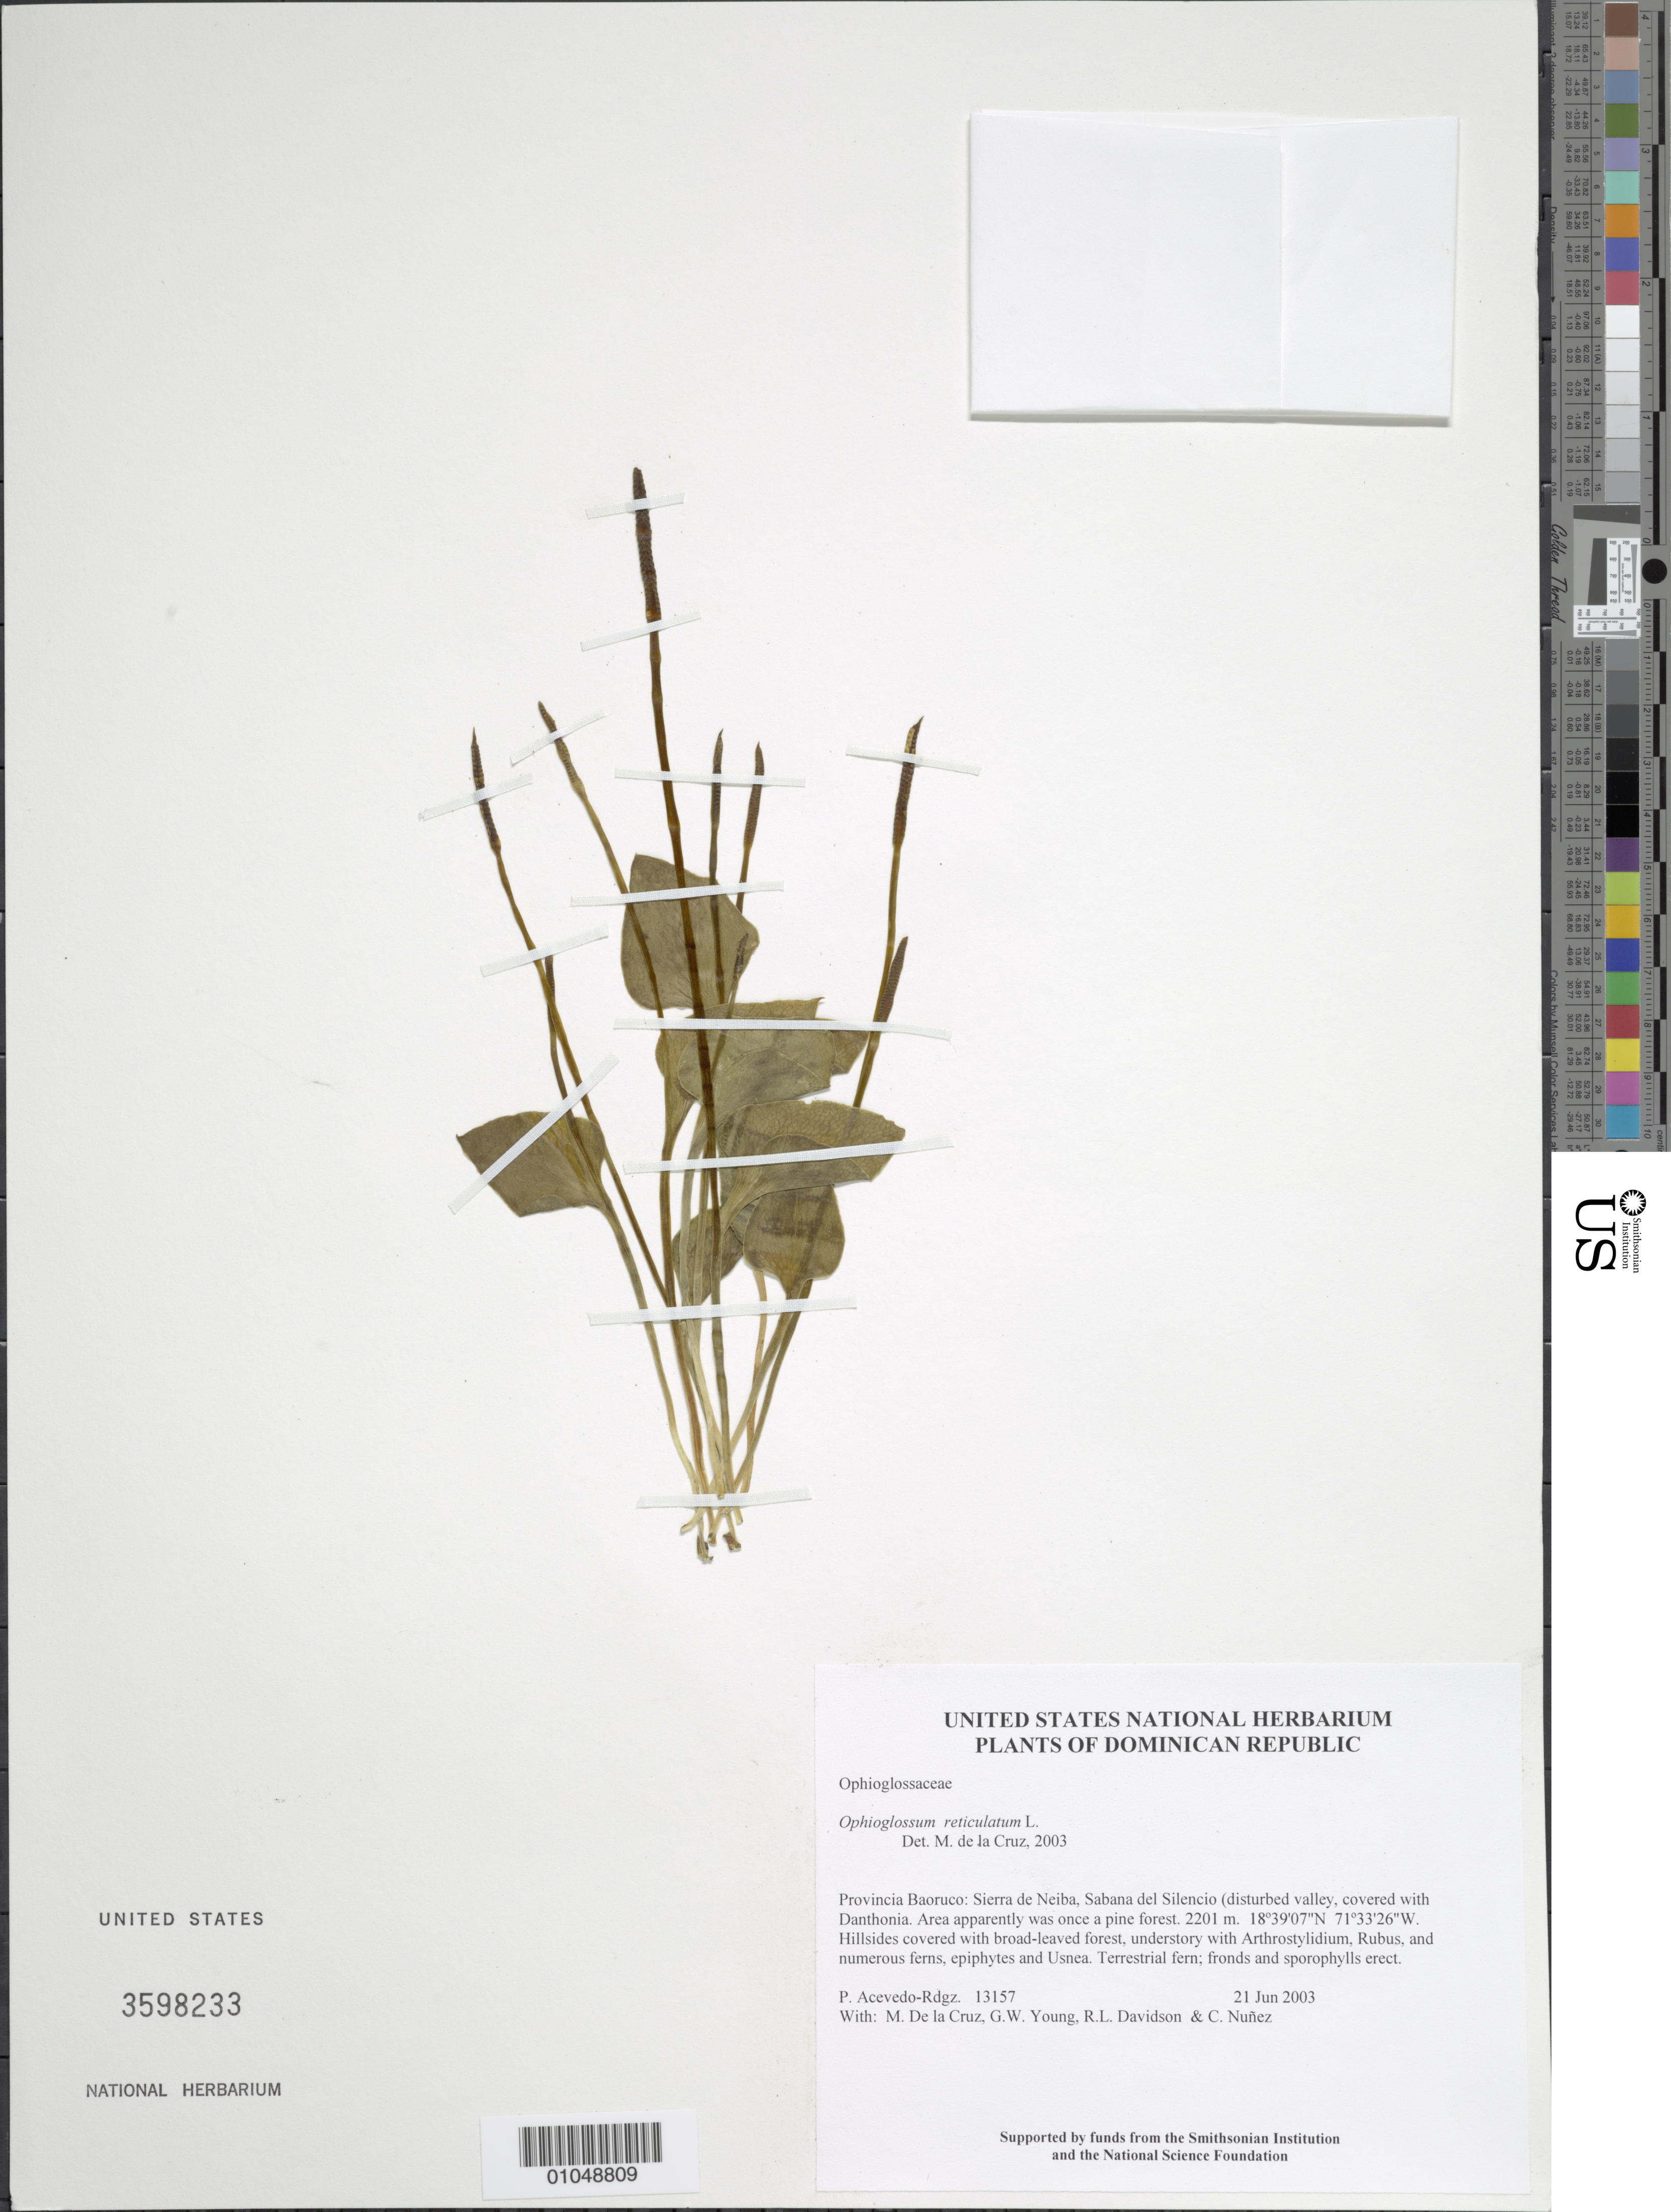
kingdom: Plantae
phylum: Tracheophyta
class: Polypodiopsida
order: Ophioglossales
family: Ophioglossaceae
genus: Ophioglossum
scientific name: Ophioglossum reticulatum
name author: L.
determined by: de la Cruz, M.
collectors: P. Acevedo-Rodr., M. de la Cruz, J. Rawlins, G. Young, R. Davidson & C. Nunez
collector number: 13157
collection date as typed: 21 Jun 2003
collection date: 2003-06-21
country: Dominican Republic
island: Hispaniola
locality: Provincia Baoruco: Sierra de Neiba, Sabana del Silencio (disturbed valley, covered with Danthonia. Area apparently was once a pine forest.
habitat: Hillsides covered with broad-leaved forest, understory with Arthrostylidium, Rubus, and numerous ferns, epiphytes and Usnea.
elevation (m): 2201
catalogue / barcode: US 3598233